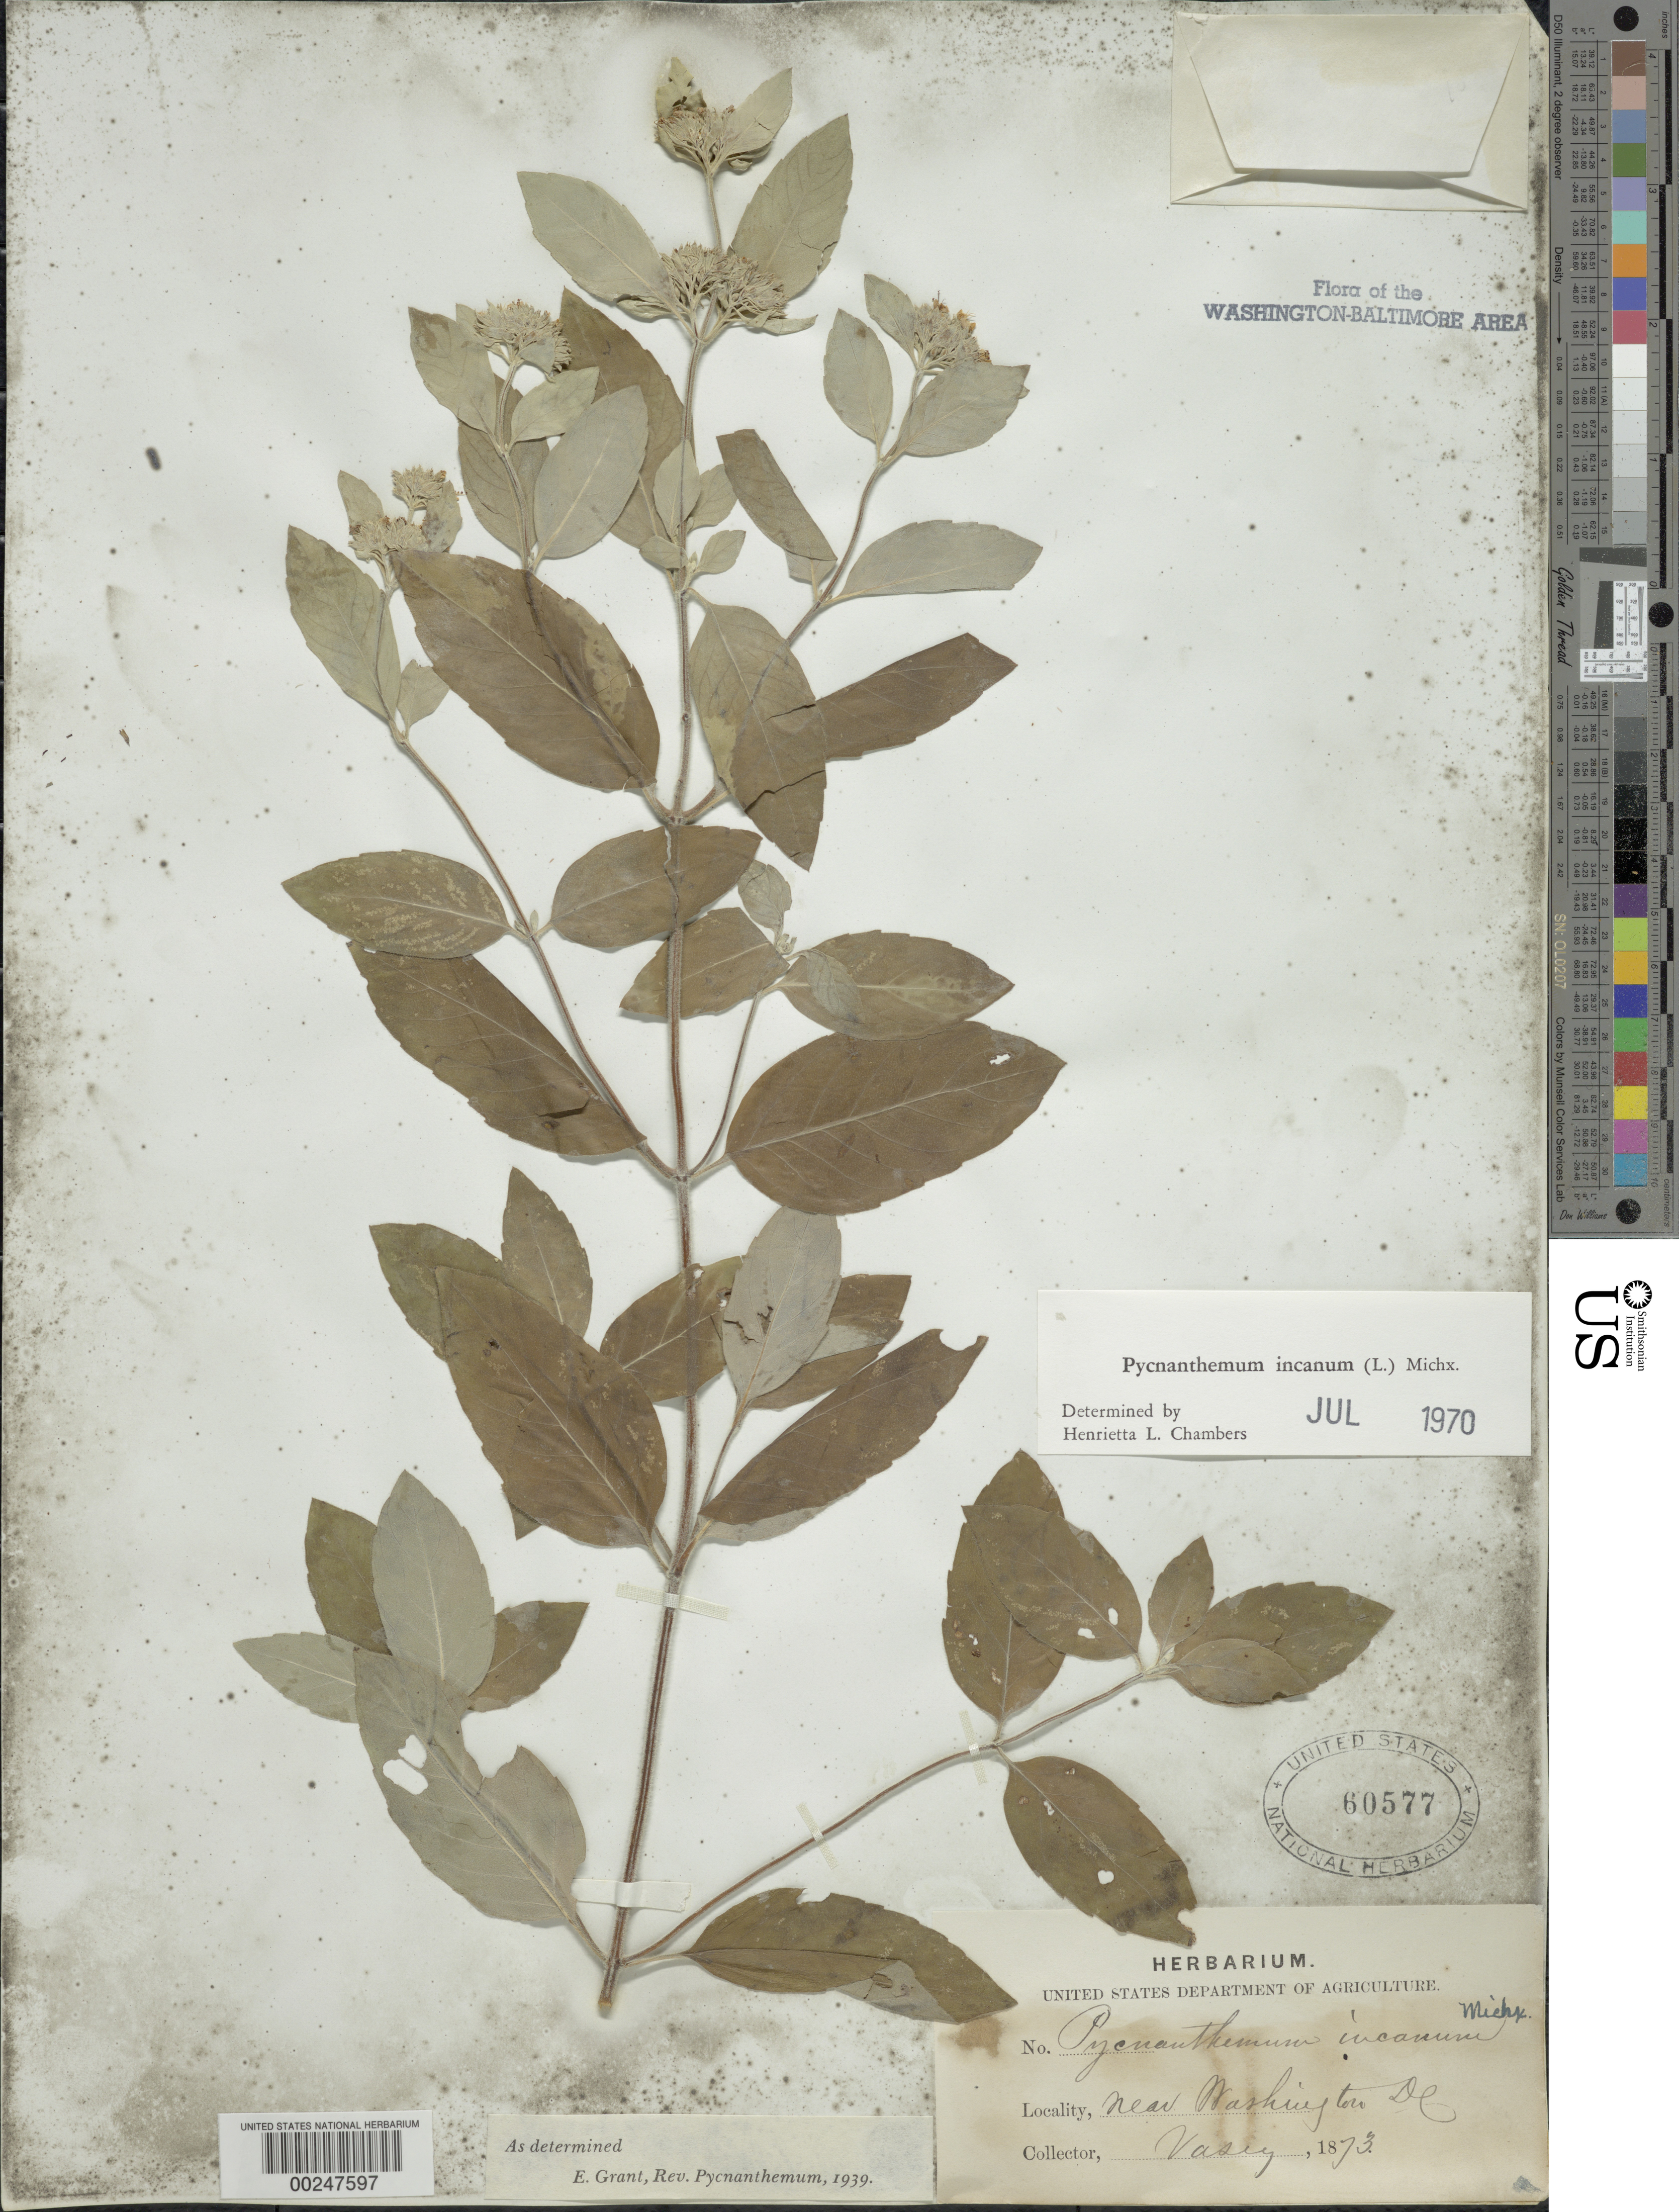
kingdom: Plantae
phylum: Tracheophyta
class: Magnoliopsida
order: Lamiales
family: Lamiaceae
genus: Pycnanthemum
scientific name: Pycnanthemum incanum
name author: (L.) Michx.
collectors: G. Vasey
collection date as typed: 1873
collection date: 1873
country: United States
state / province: District of Columbia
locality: Near Washington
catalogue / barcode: US 60577